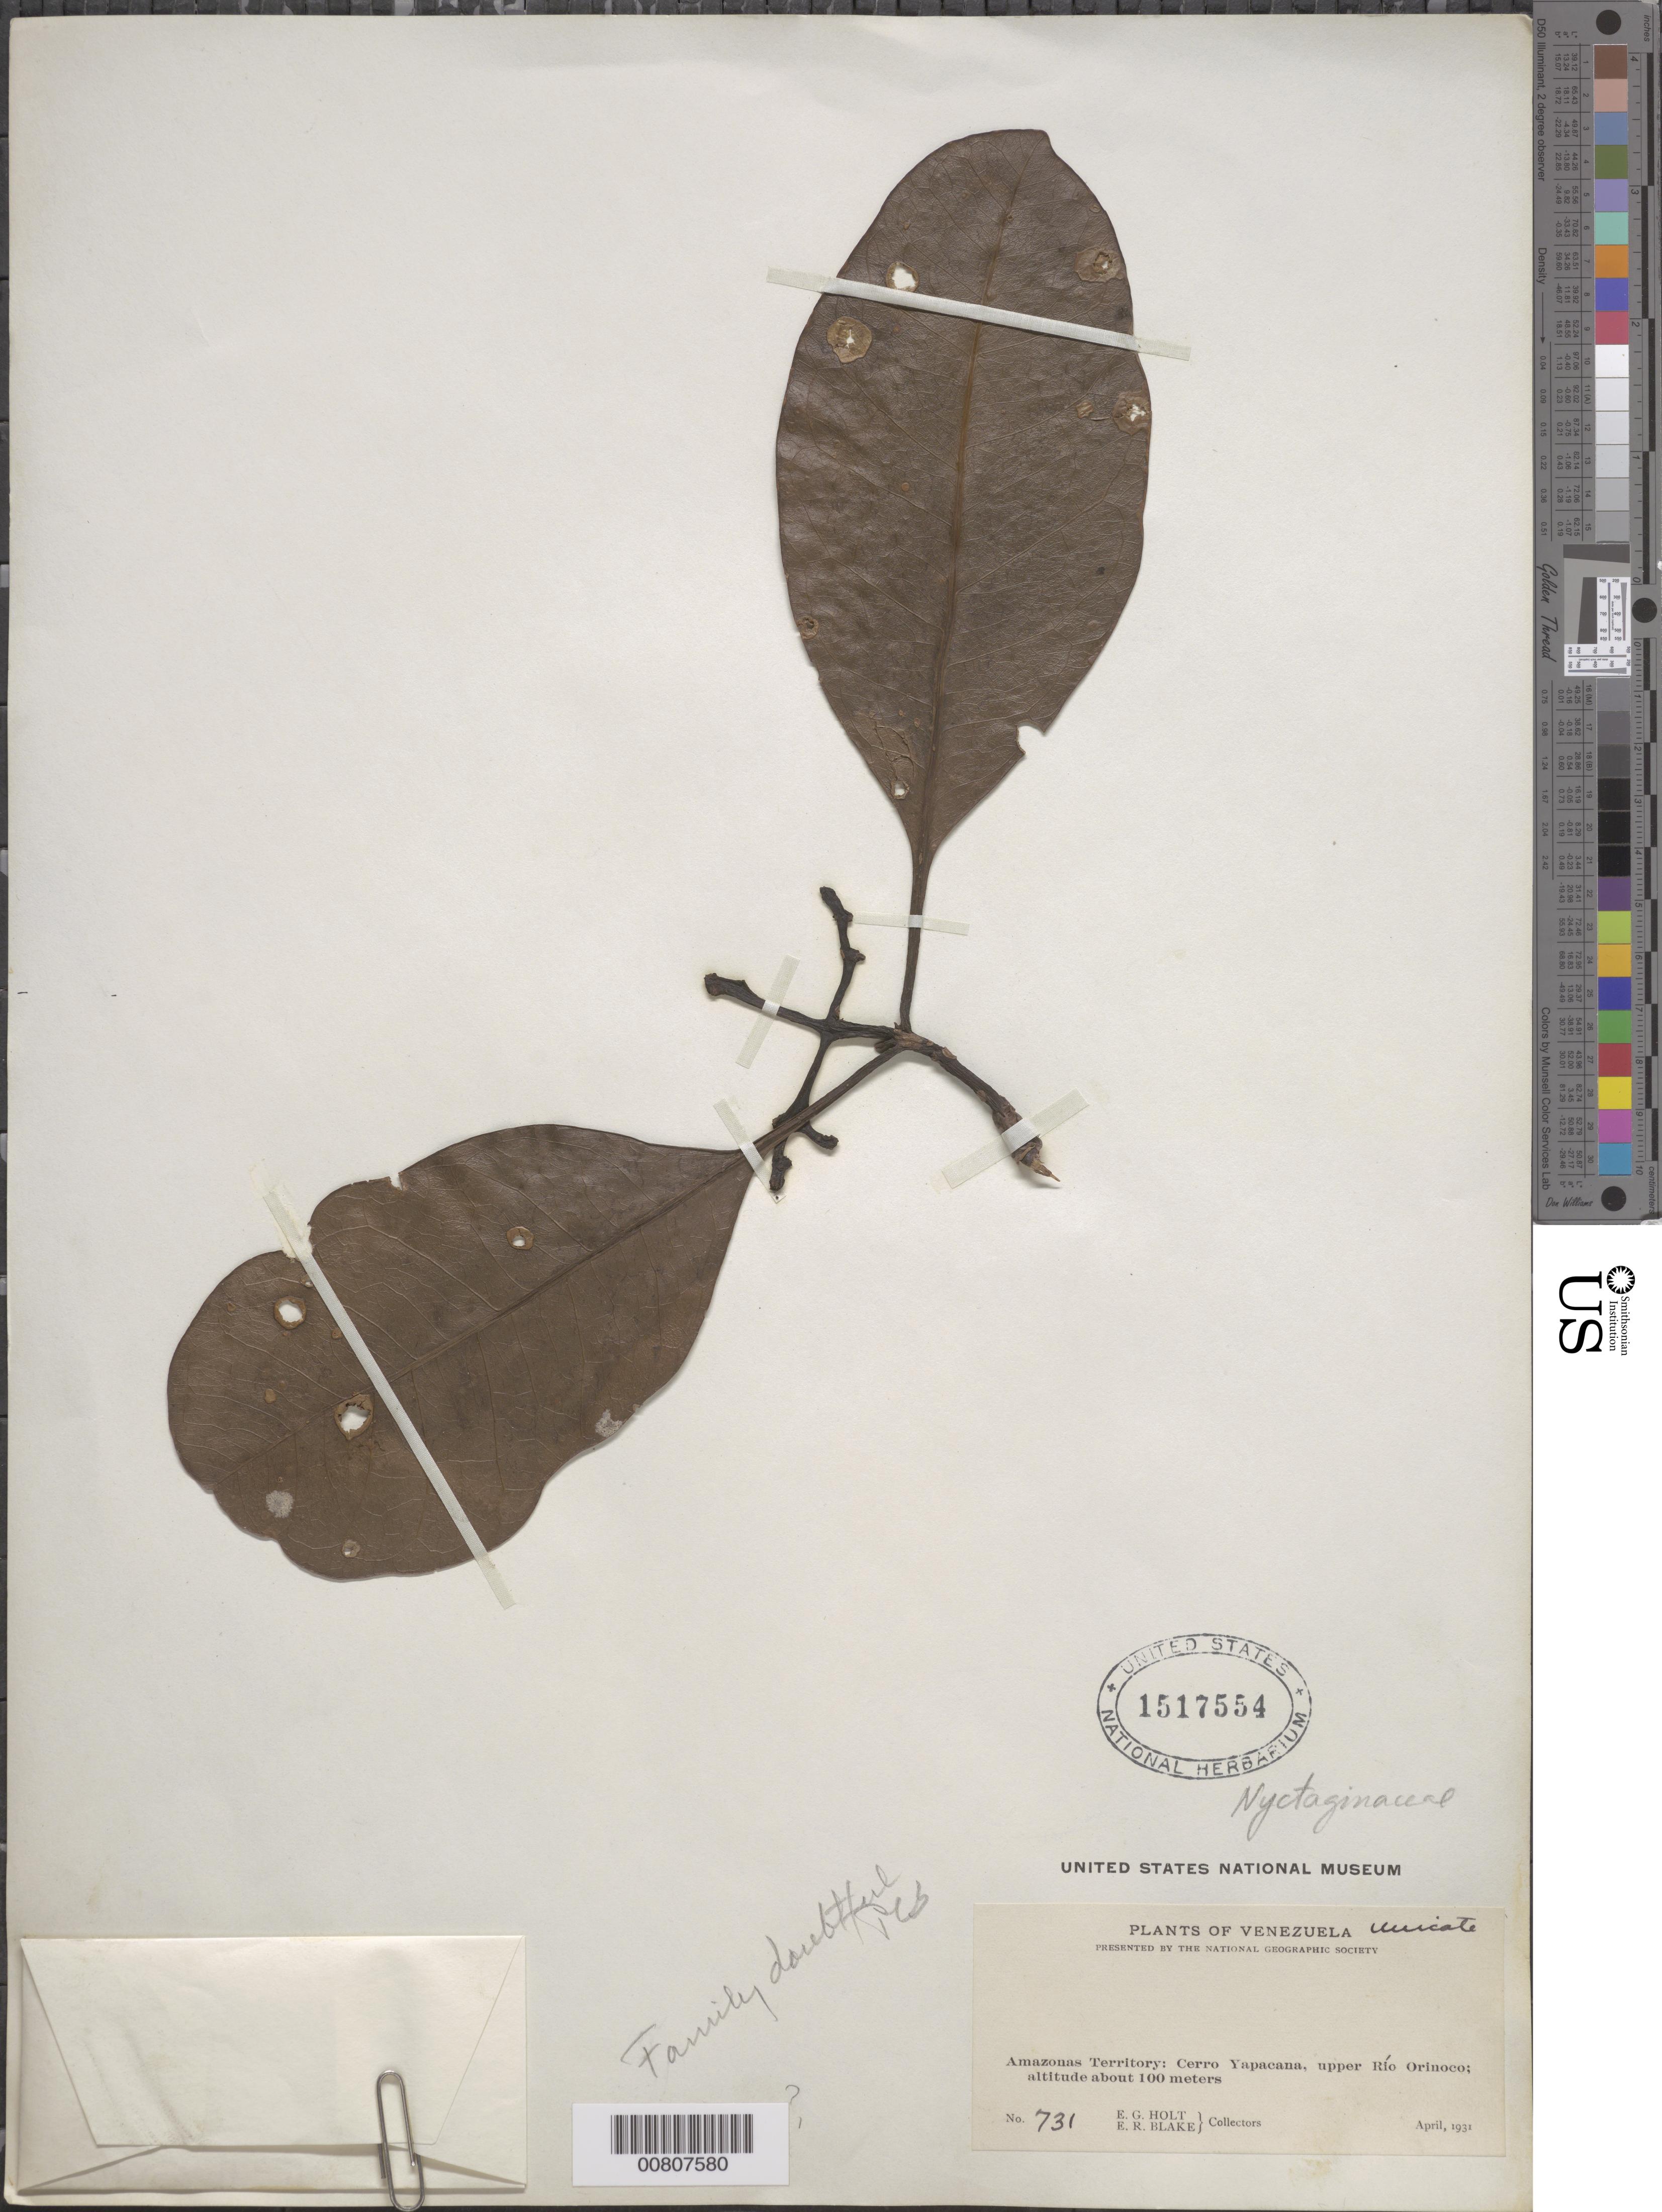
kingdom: Plantae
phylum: Tracheophyta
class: Magnoliopsida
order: Caryophyllales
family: Nyctaginaceae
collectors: E. Holt & E. R. Blake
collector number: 731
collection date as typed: Apr-31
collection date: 1931-04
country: Venezuela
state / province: Amazonas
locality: Cerro Yapacána, upper Río Orinoco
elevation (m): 100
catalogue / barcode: US 1517554